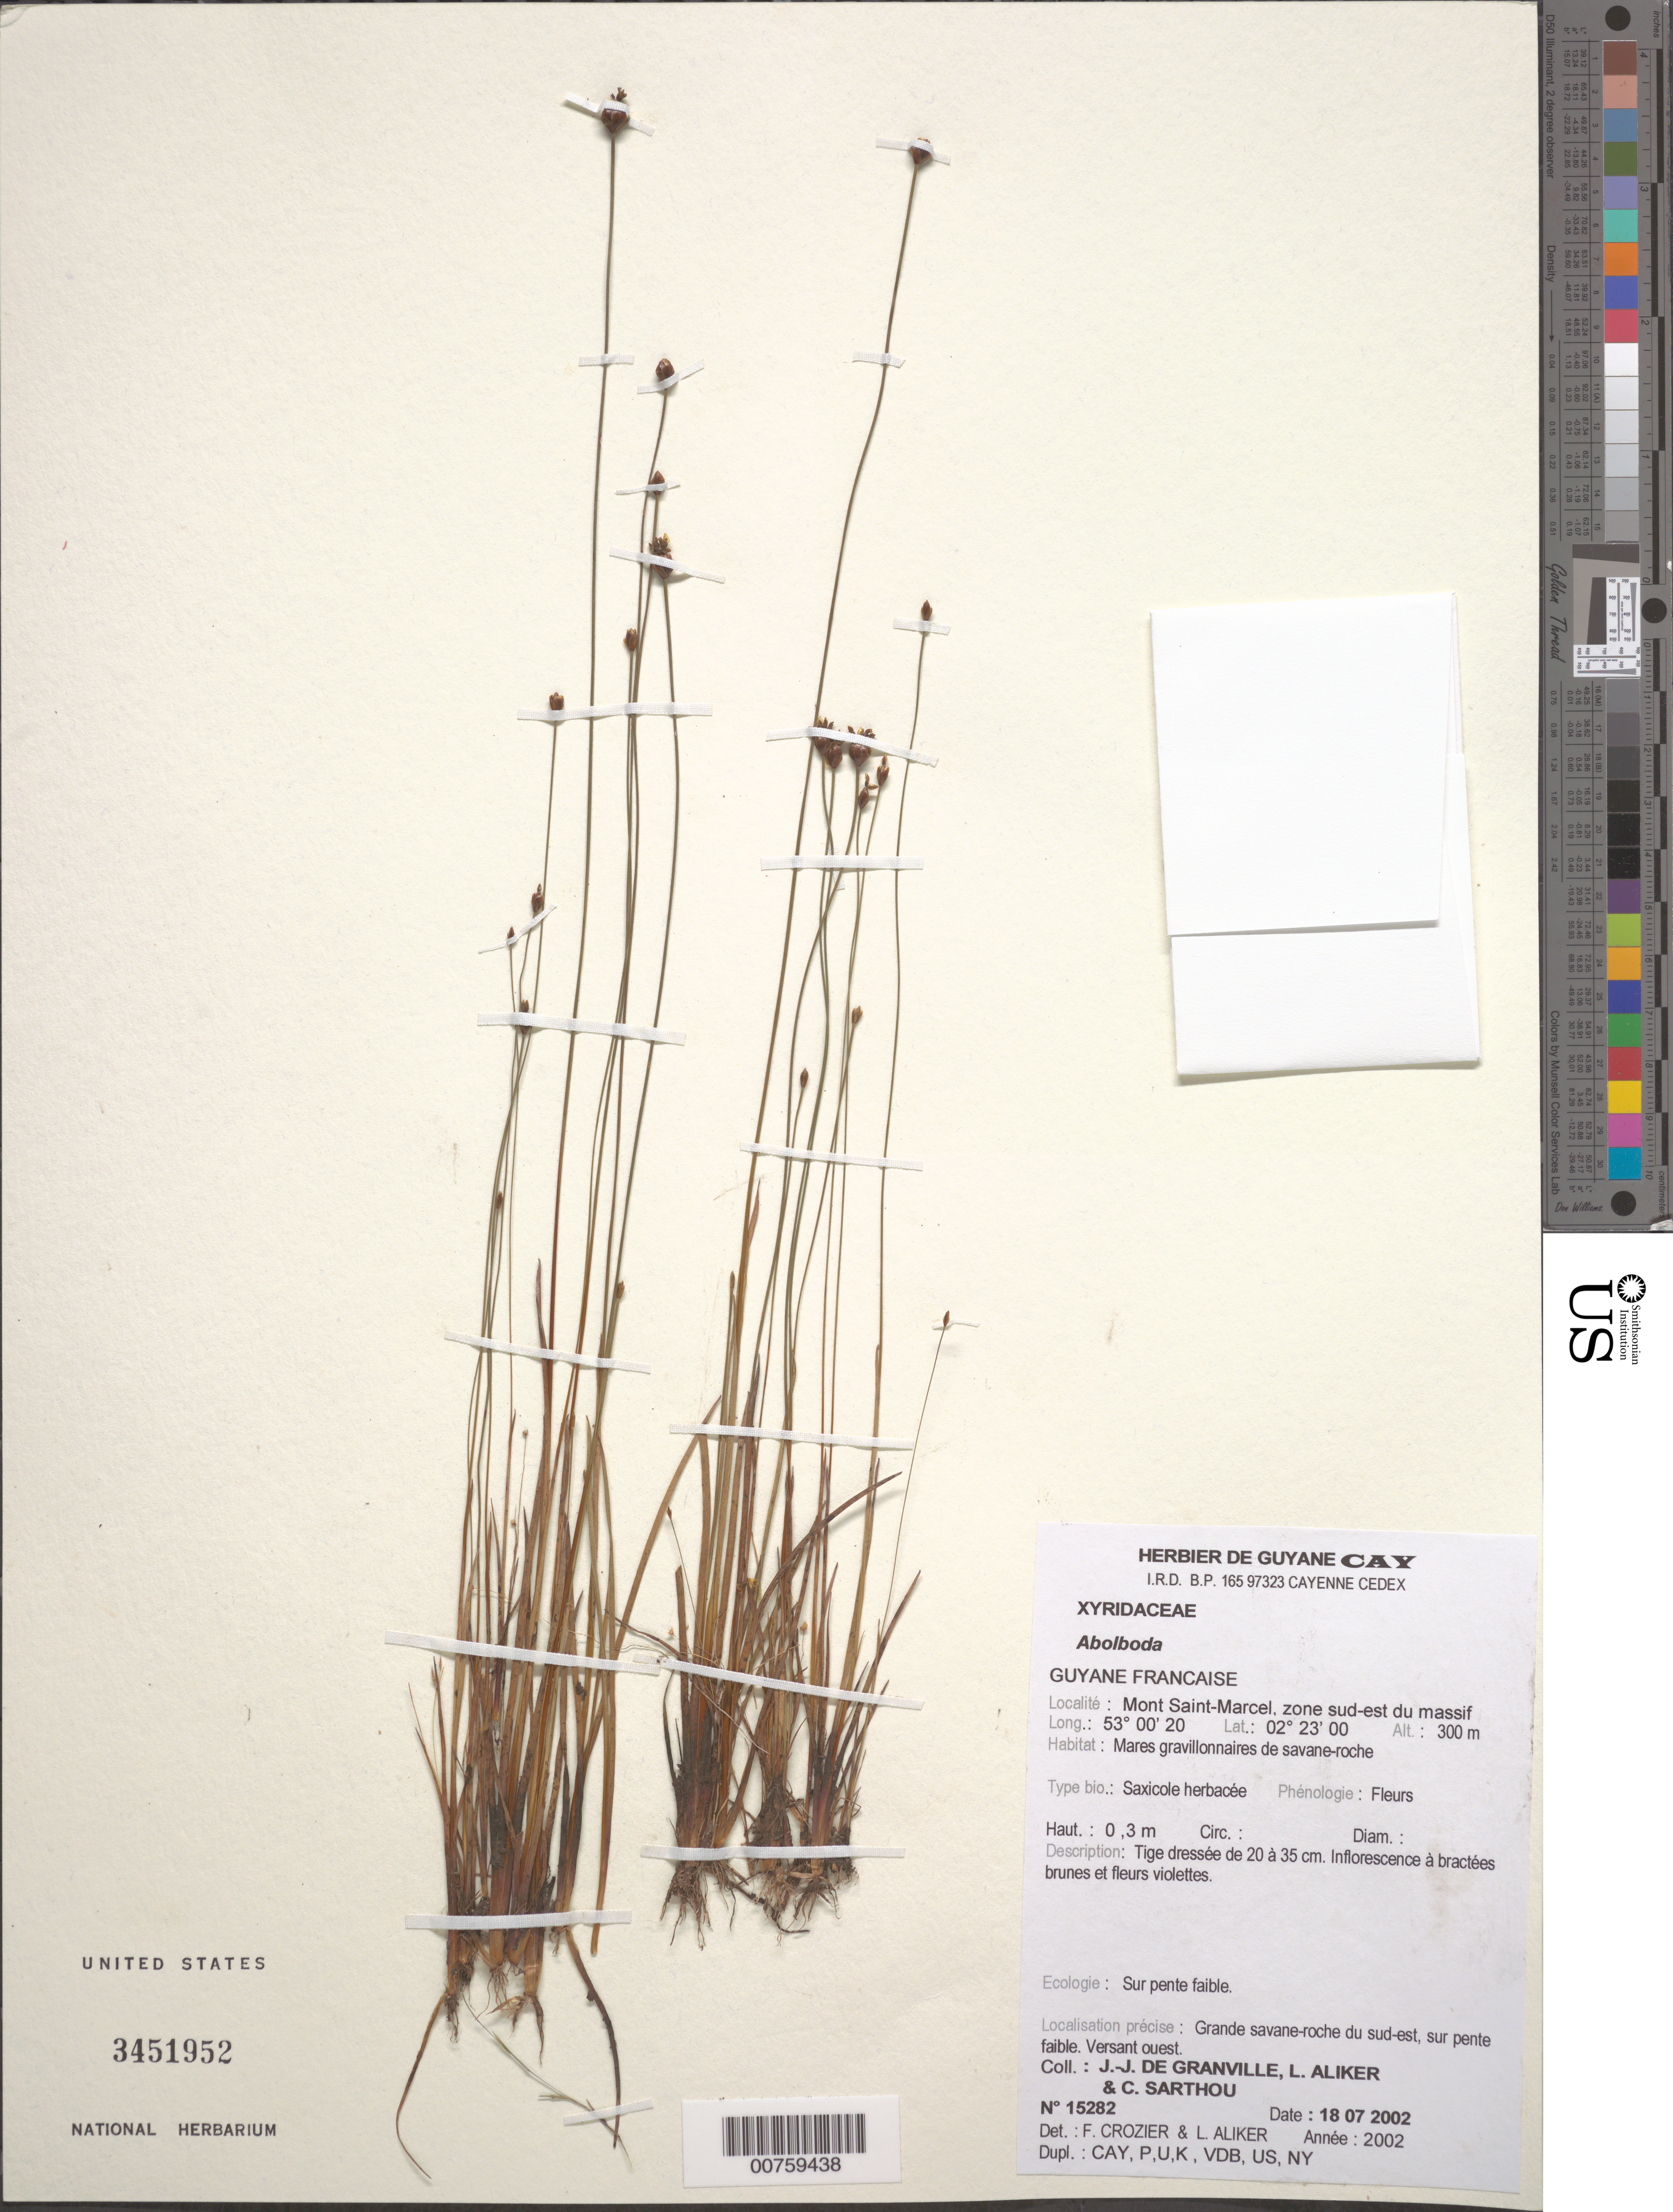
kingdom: Plantae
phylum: Tracheophyta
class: Liliopsida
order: Poales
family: Xyridaceae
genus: Abolboda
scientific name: Abolboda sp.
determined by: Crozier, F.; Aliker, L.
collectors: J.-J. de Granville, L. Aliker & C. Sarthou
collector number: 15281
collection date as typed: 18-Jul-02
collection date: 2002-07-18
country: French Guiana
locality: Mont Saint-Marcel, zone Sud-Est du massif, Bassin de l'Yaloupi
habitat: Mares gravillonnaires de savane roche; sur pente faible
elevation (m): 300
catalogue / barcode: US 3451952